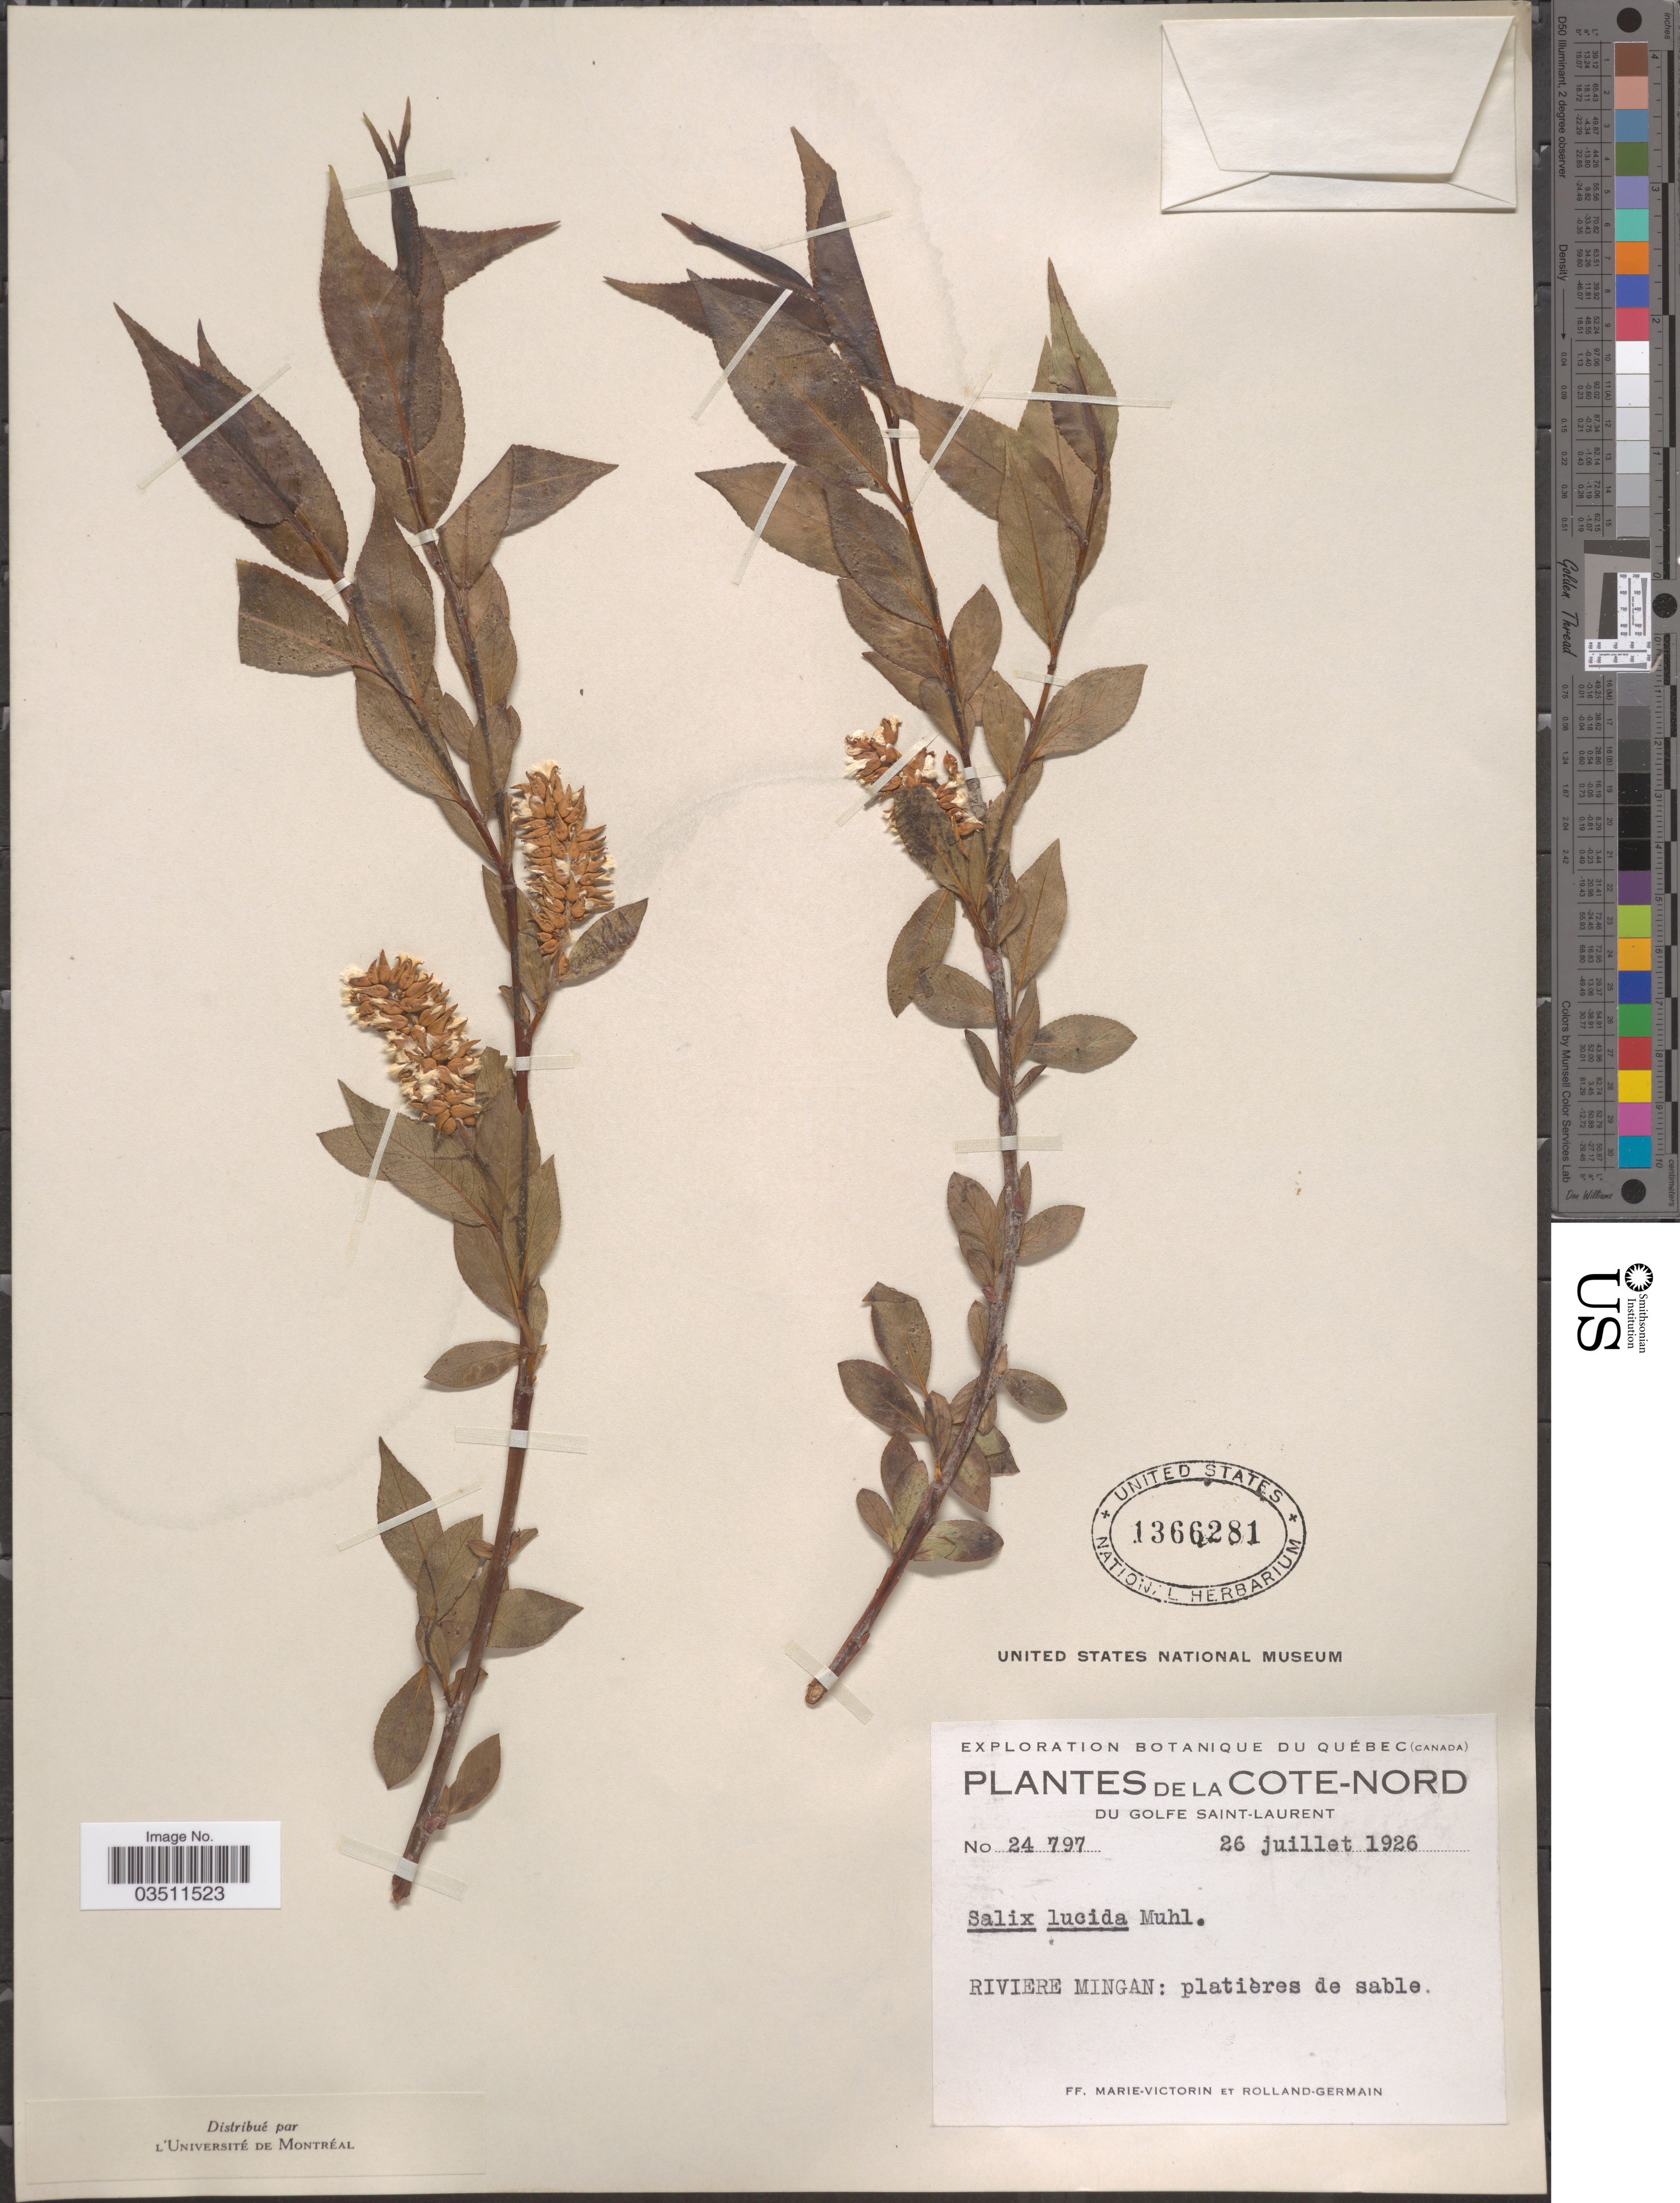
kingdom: Plantae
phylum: Tracheophyta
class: Magnoliopsida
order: Malpighiales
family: Salicaceae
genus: Salix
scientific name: Salix lucida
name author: Muhl.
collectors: F. Marie-Victorin & Rolland-Germain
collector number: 24797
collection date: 1926-07-26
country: Canada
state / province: Quebec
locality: La Cote-Nord, Du Golfe Saint-Laurent. Riviere Mingan: platières de sable.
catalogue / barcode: US 1366281